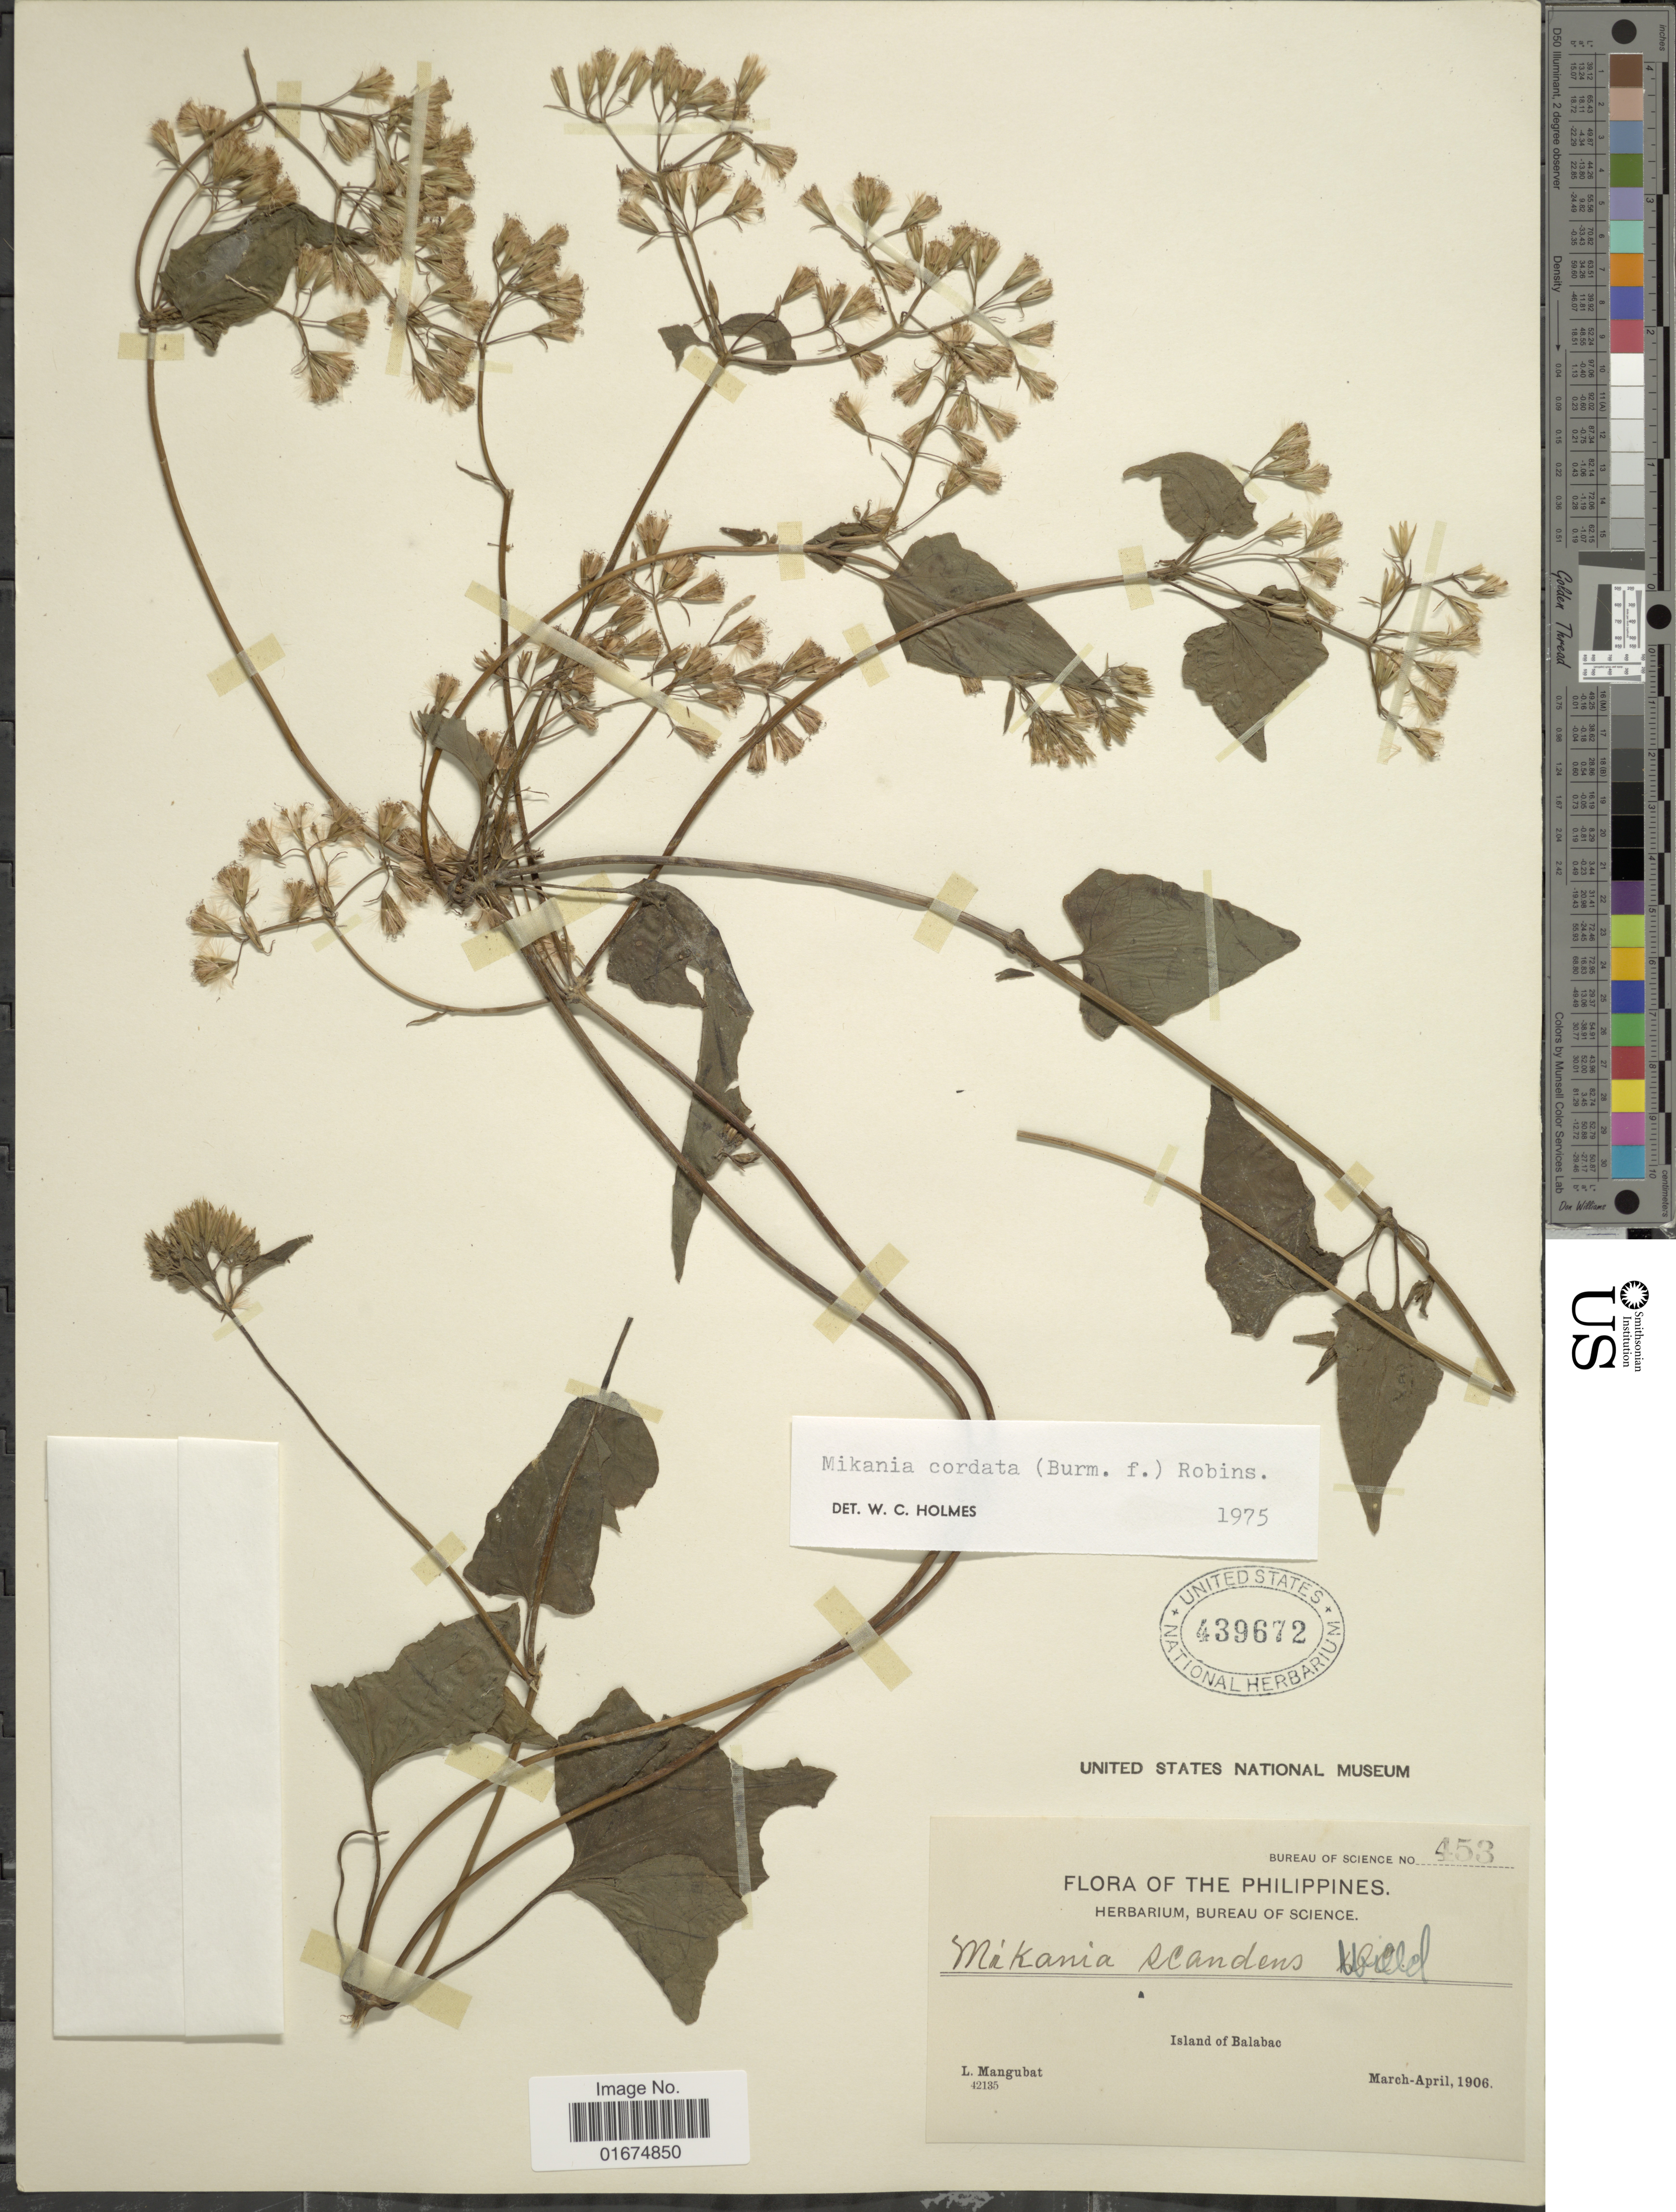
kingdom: Plantae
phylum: Tracheophyta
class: Magnoliopsida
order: Asterales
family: Asteraceae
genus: Mikania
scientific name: Mikania cordata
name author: (Burm. f.) B.L. Rob.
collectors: L. Mangubat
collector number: Bureau of Science 453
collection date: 1906-03/1906-04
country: Philippines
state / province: Mimaropa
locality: Island of Balabac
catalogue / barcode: US 439672